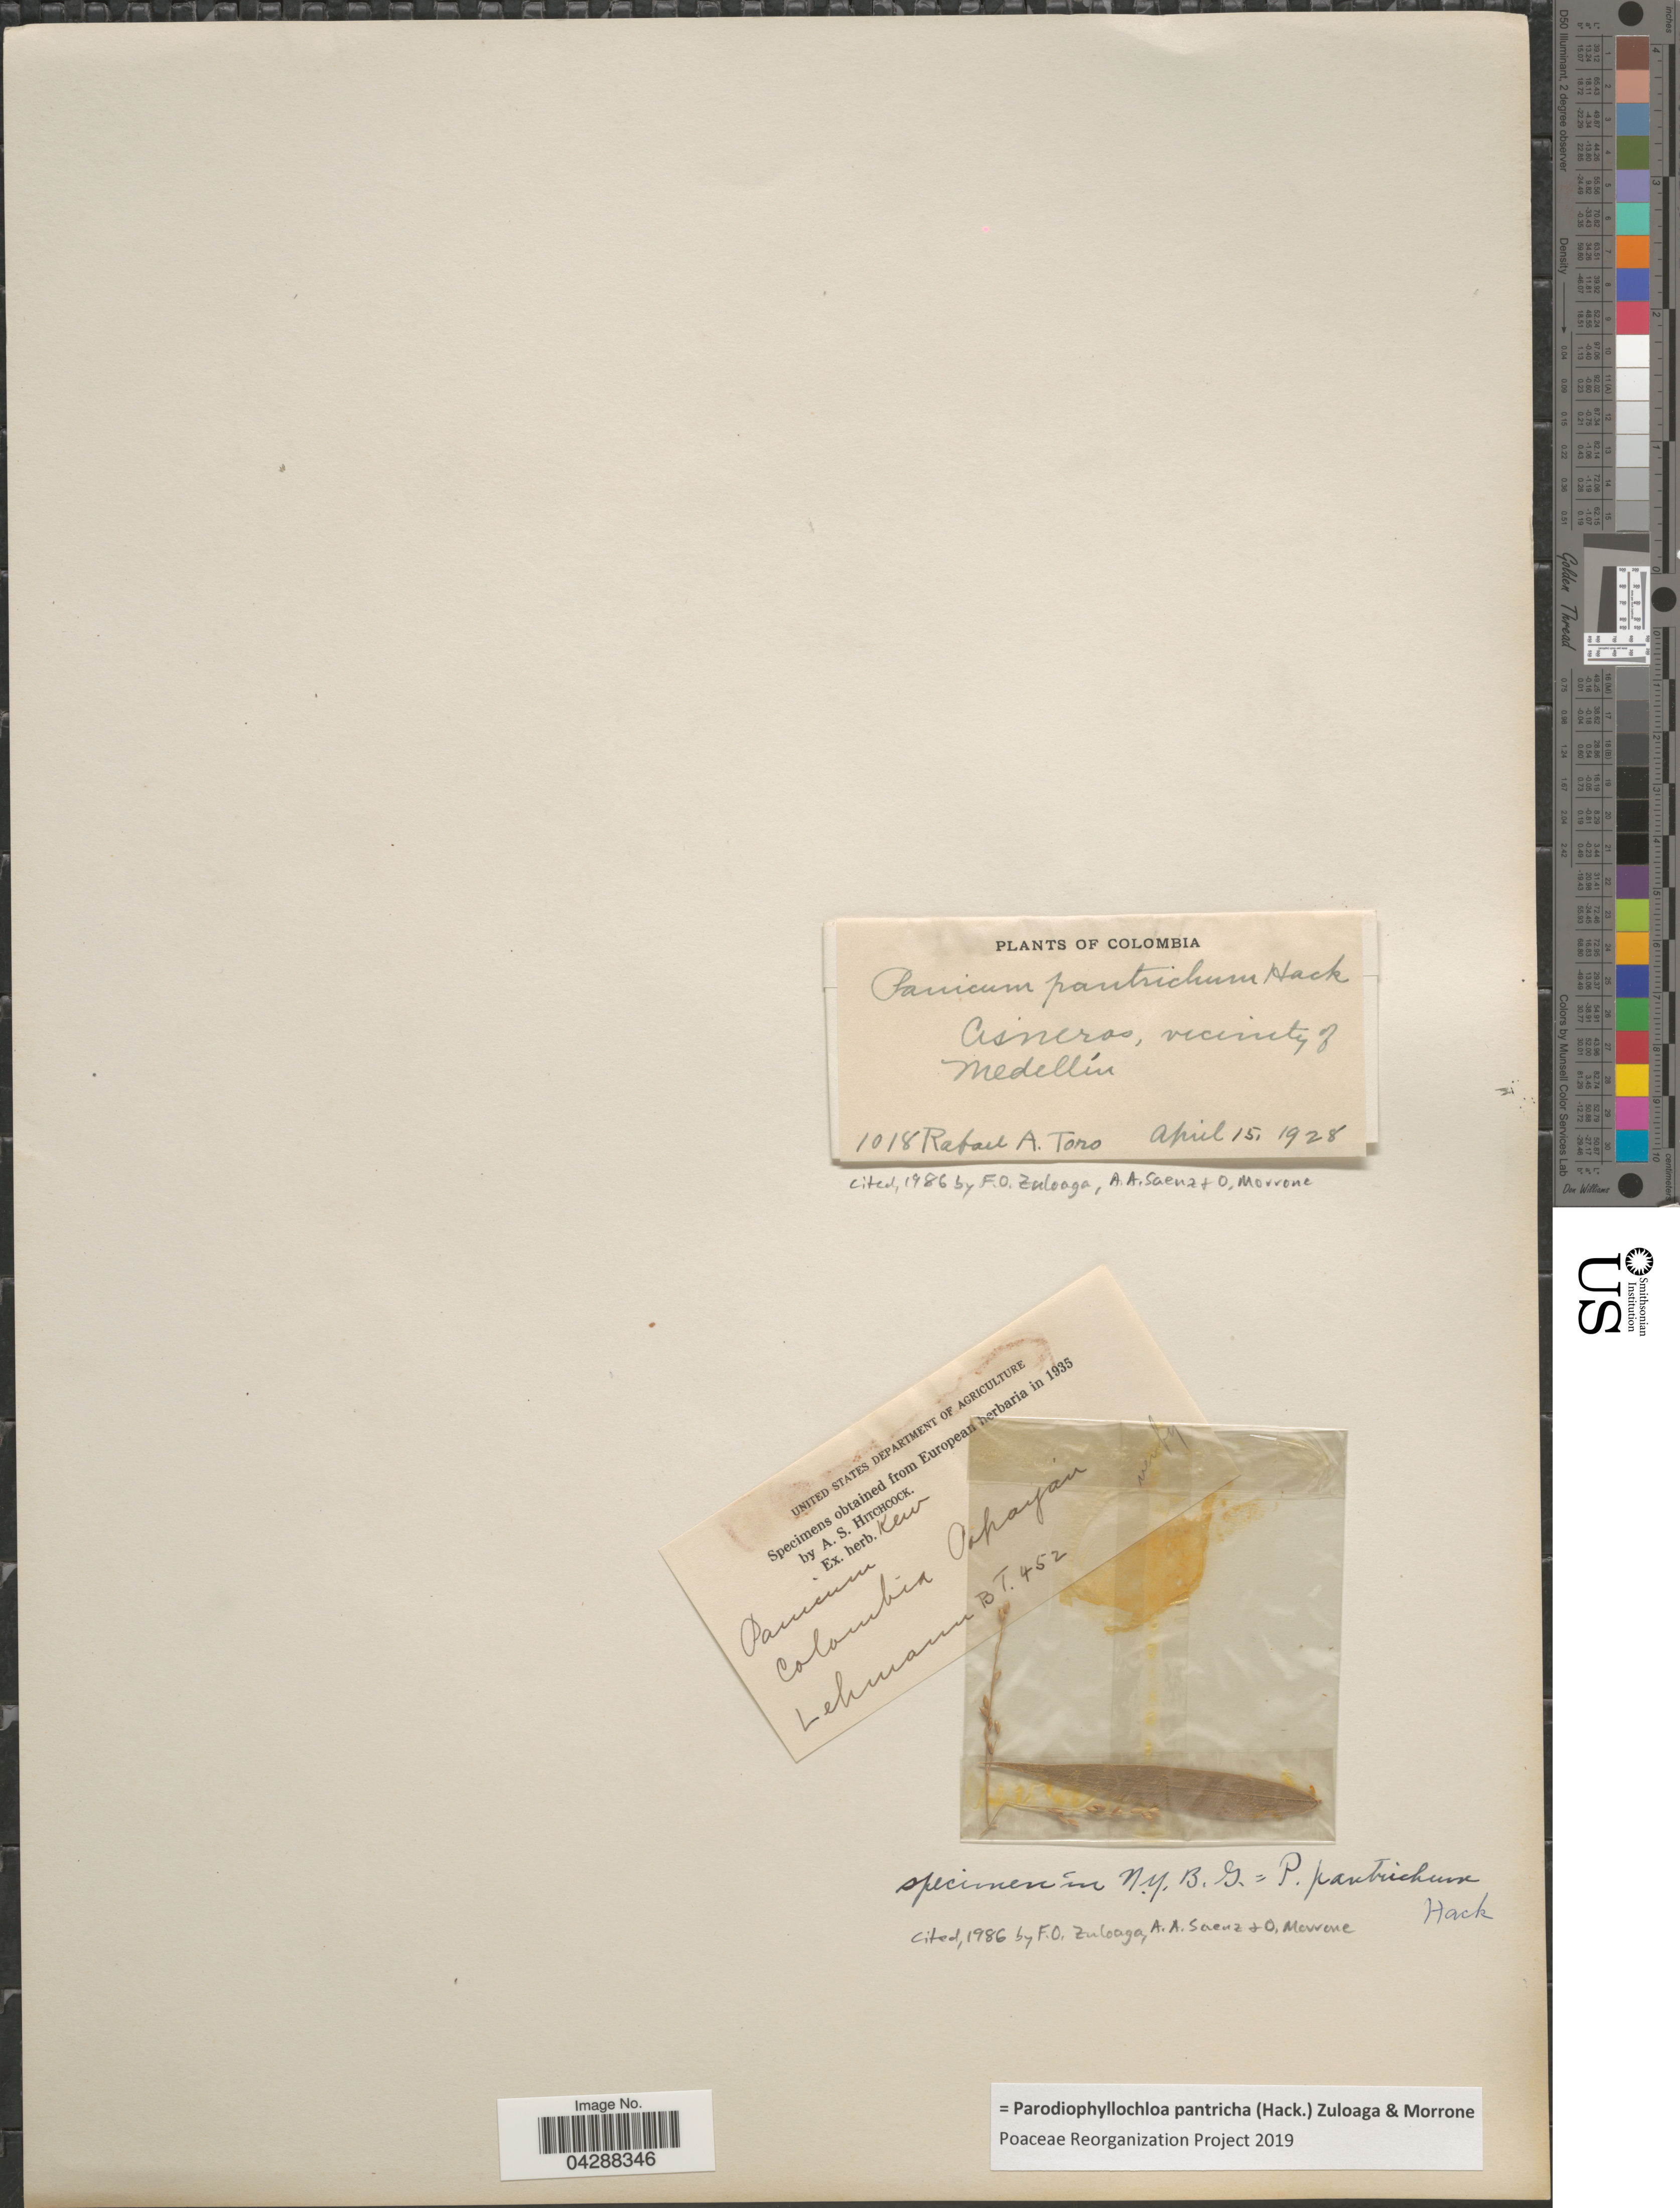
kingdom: Plantae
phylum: Tracheophyta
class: Liliopsida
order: Poales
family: Poaceae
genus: Parodiophyllochloa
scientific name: Parodiophyllochloa pantricha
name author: (Hack.) Zuloaga & Morrone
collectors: B. Lehmann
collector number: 452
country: Colombia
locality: Popayan.